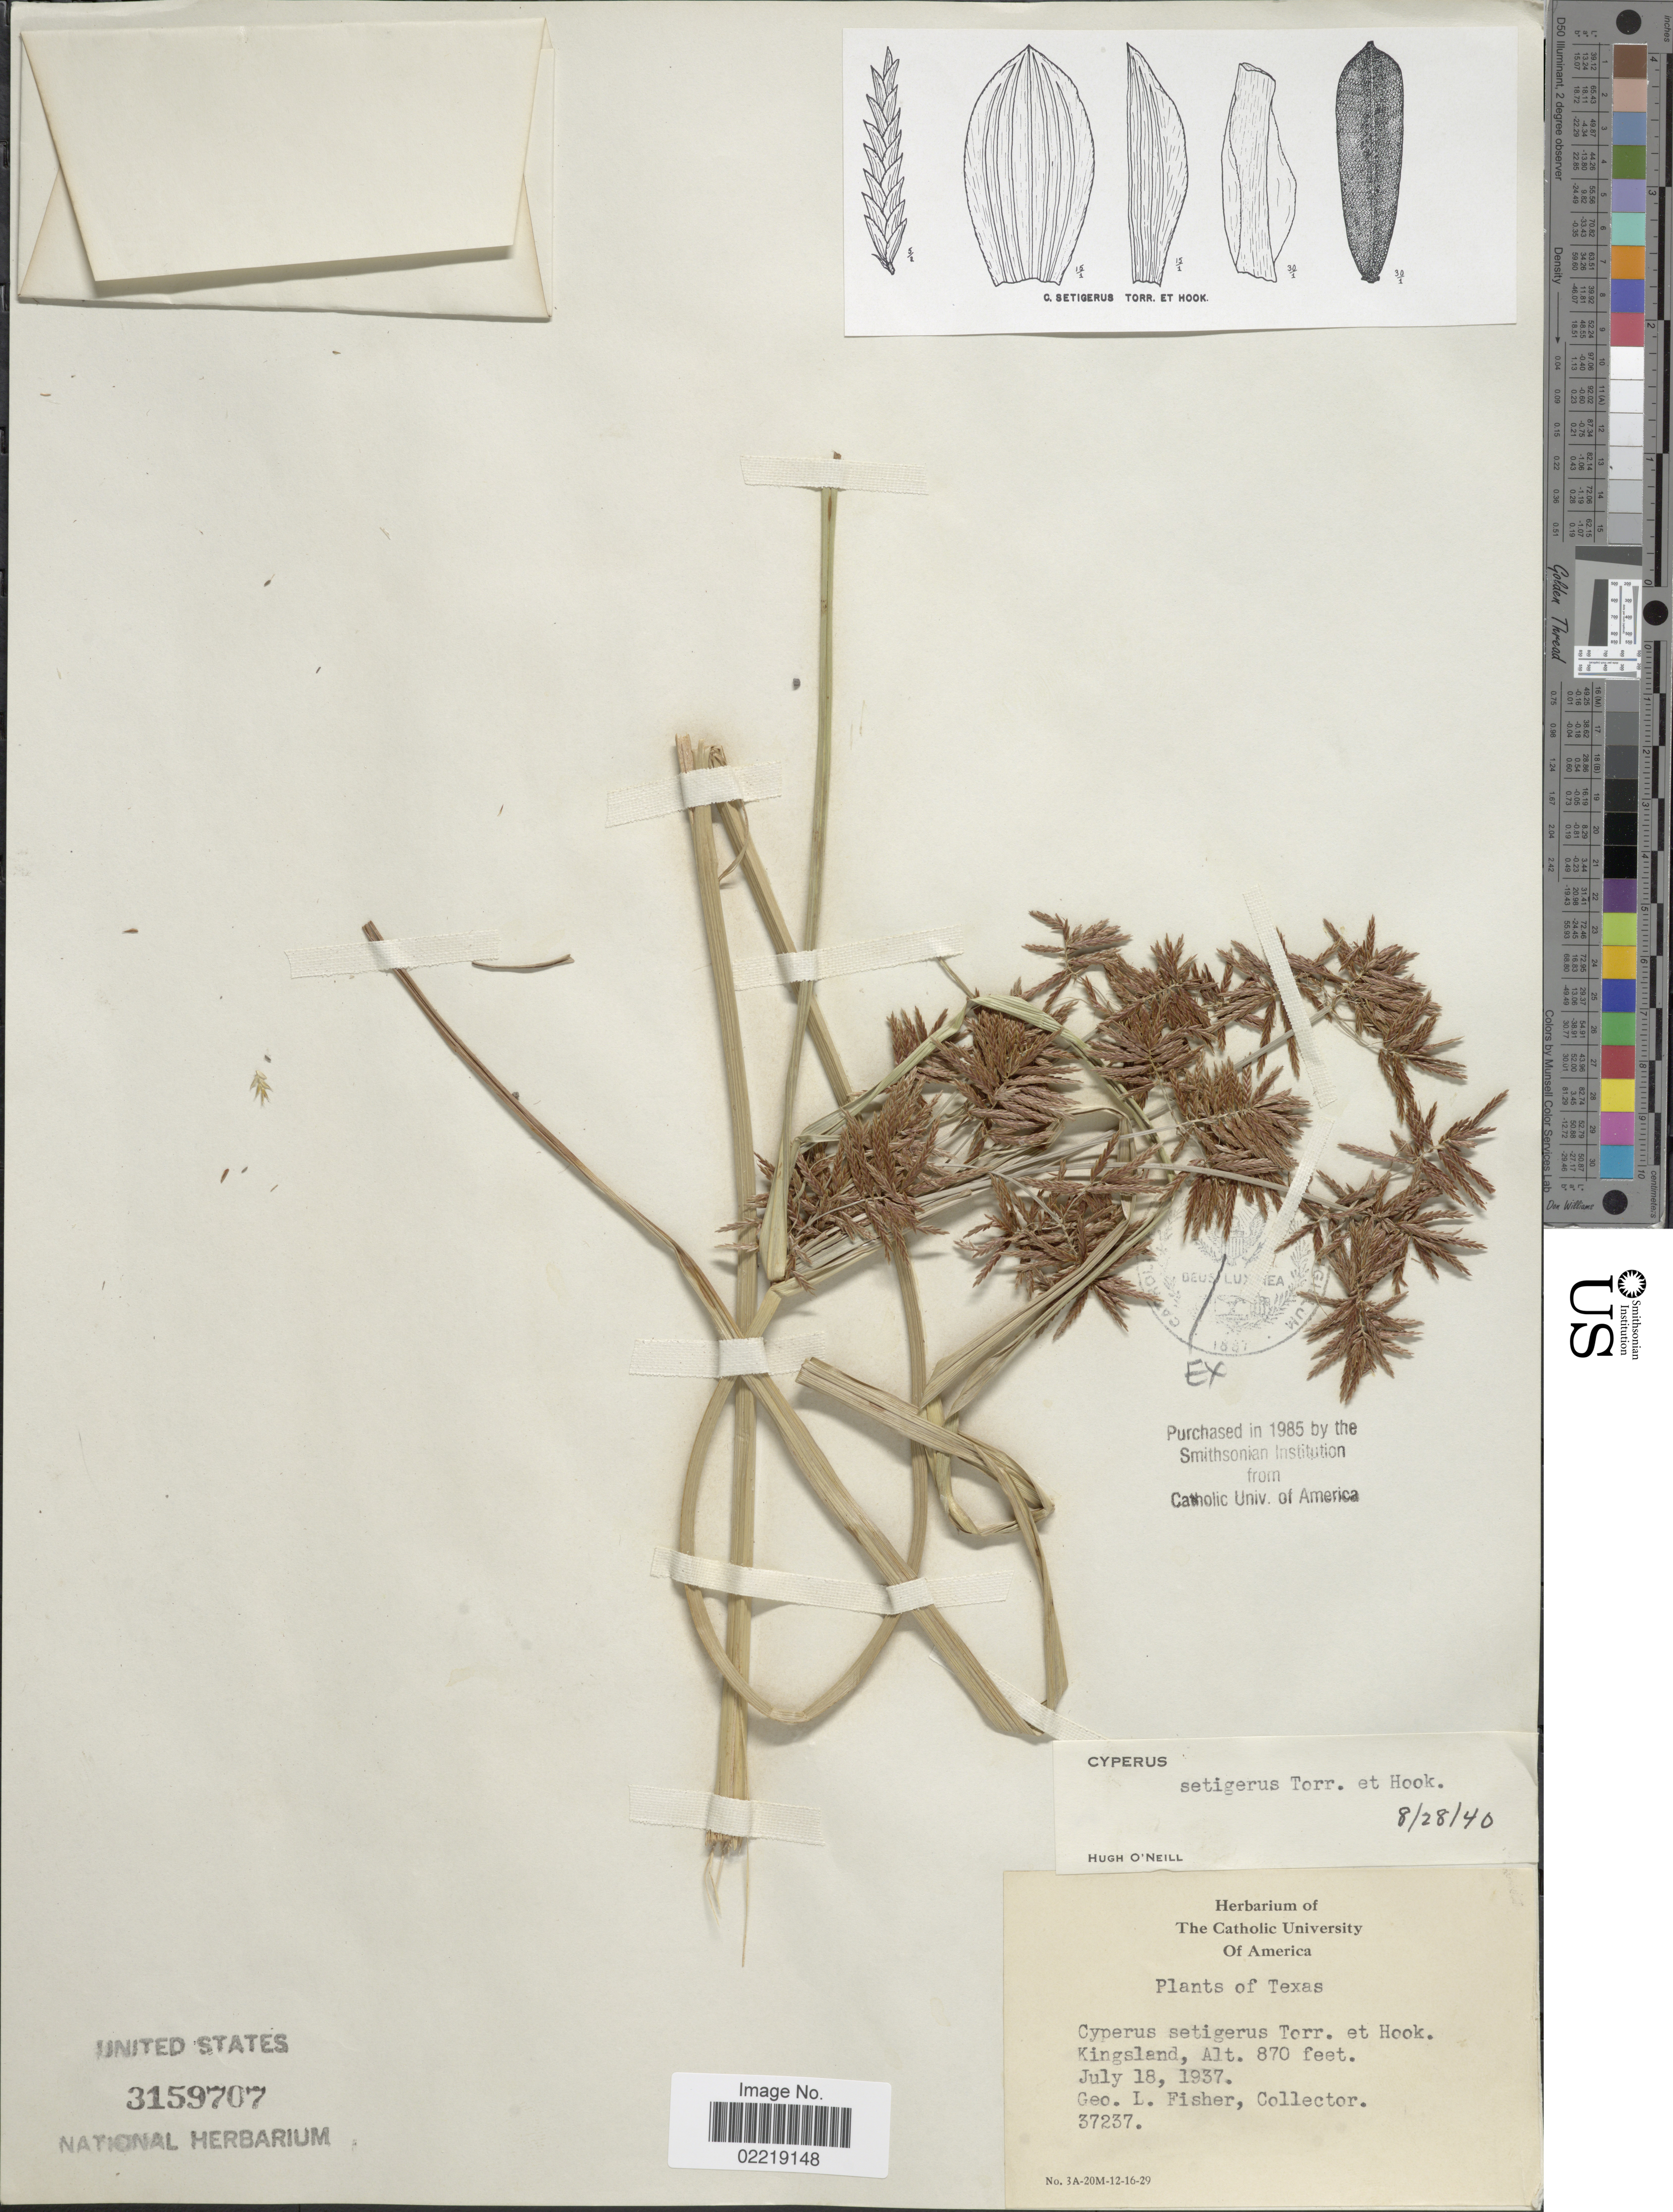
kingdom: Plantae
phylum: Tracheophyta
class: Liliopsida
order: Poales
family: Cyperaceae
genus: Cyperus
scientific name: Cyperus setigerus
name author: Torr. & Hook.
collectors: G. L. Fisher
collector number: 37237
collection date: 1937-07-18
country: United States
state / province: Texas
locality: Kingsland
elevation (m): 265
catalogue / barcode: US 3159707